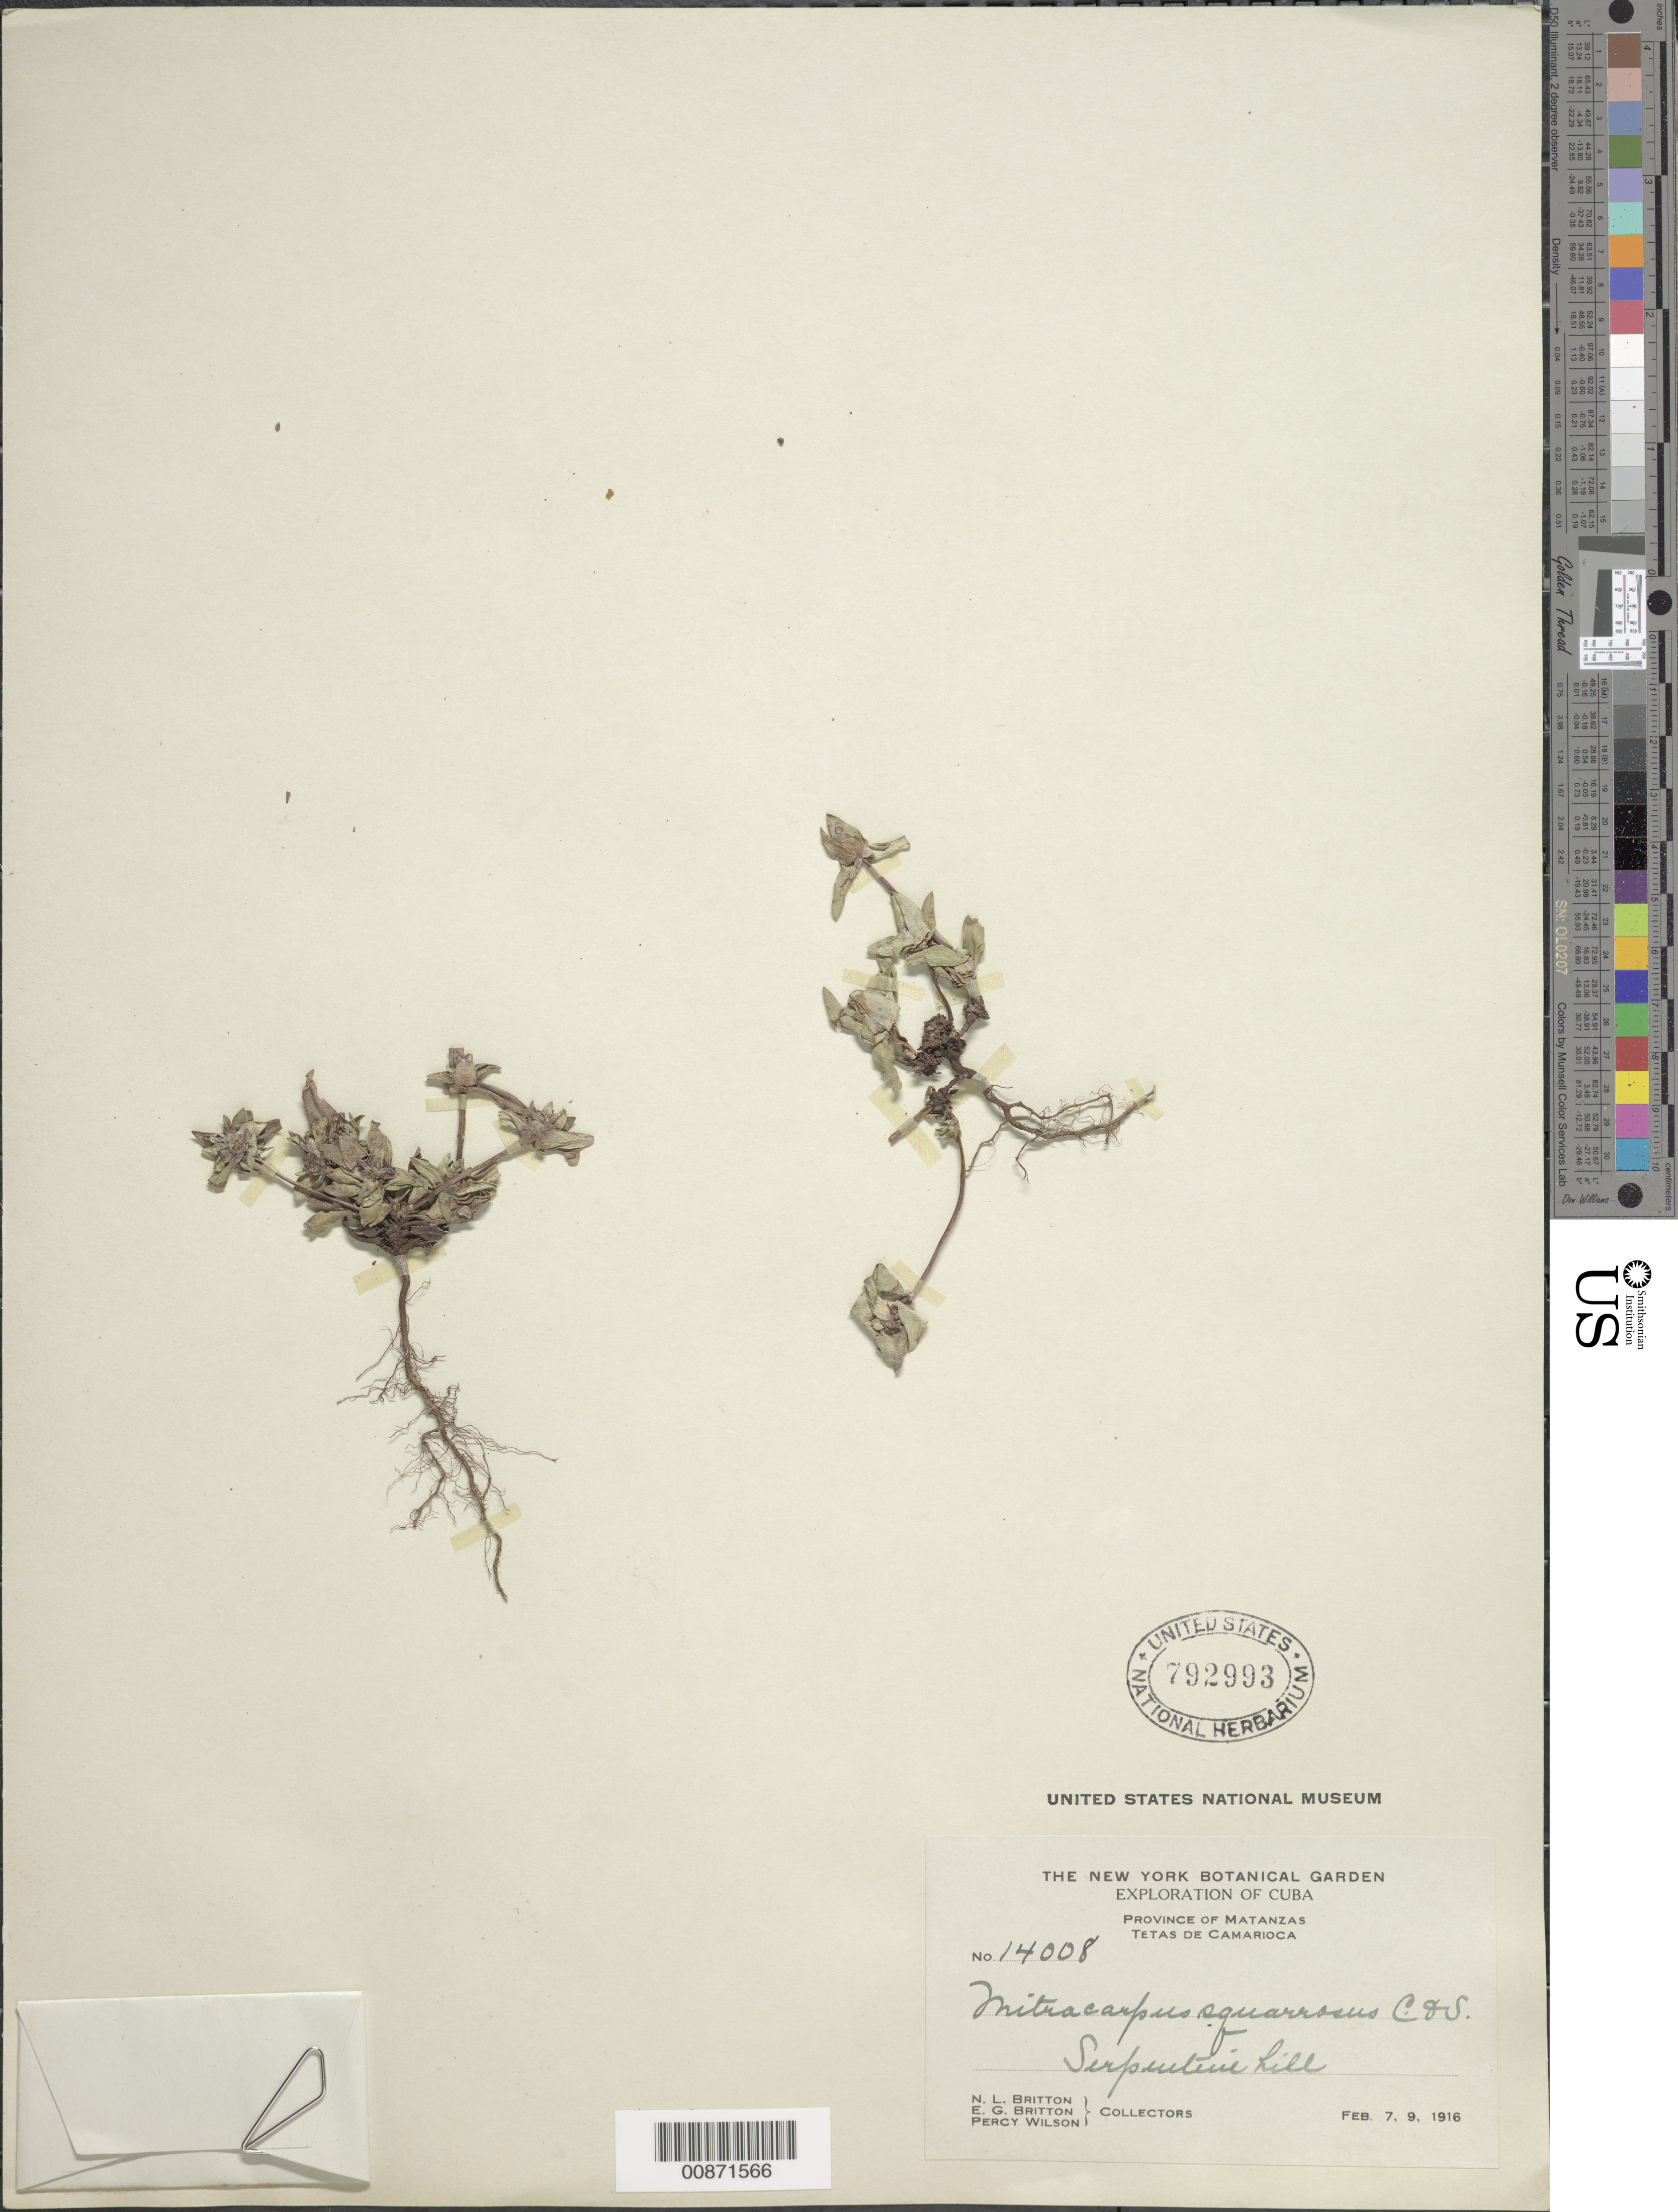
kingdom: Plantae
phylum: Tracheophyta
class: Magnoliopsida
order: Gentianales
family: Rubiaceae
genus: Mitracarpus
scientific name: Mitracarpus squarrosus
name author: Cham. & Schltdl.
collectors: N. Britton, E. G. Britton & P. Wilson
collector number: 14008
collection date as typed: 07 Feb 1916 and 09 Feb 1916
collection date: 1916-02-07,1916-02-09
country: Cuba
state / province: Matanzas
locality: Tetas de Camarioca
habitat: Serpentine hill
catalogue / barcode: US 792993